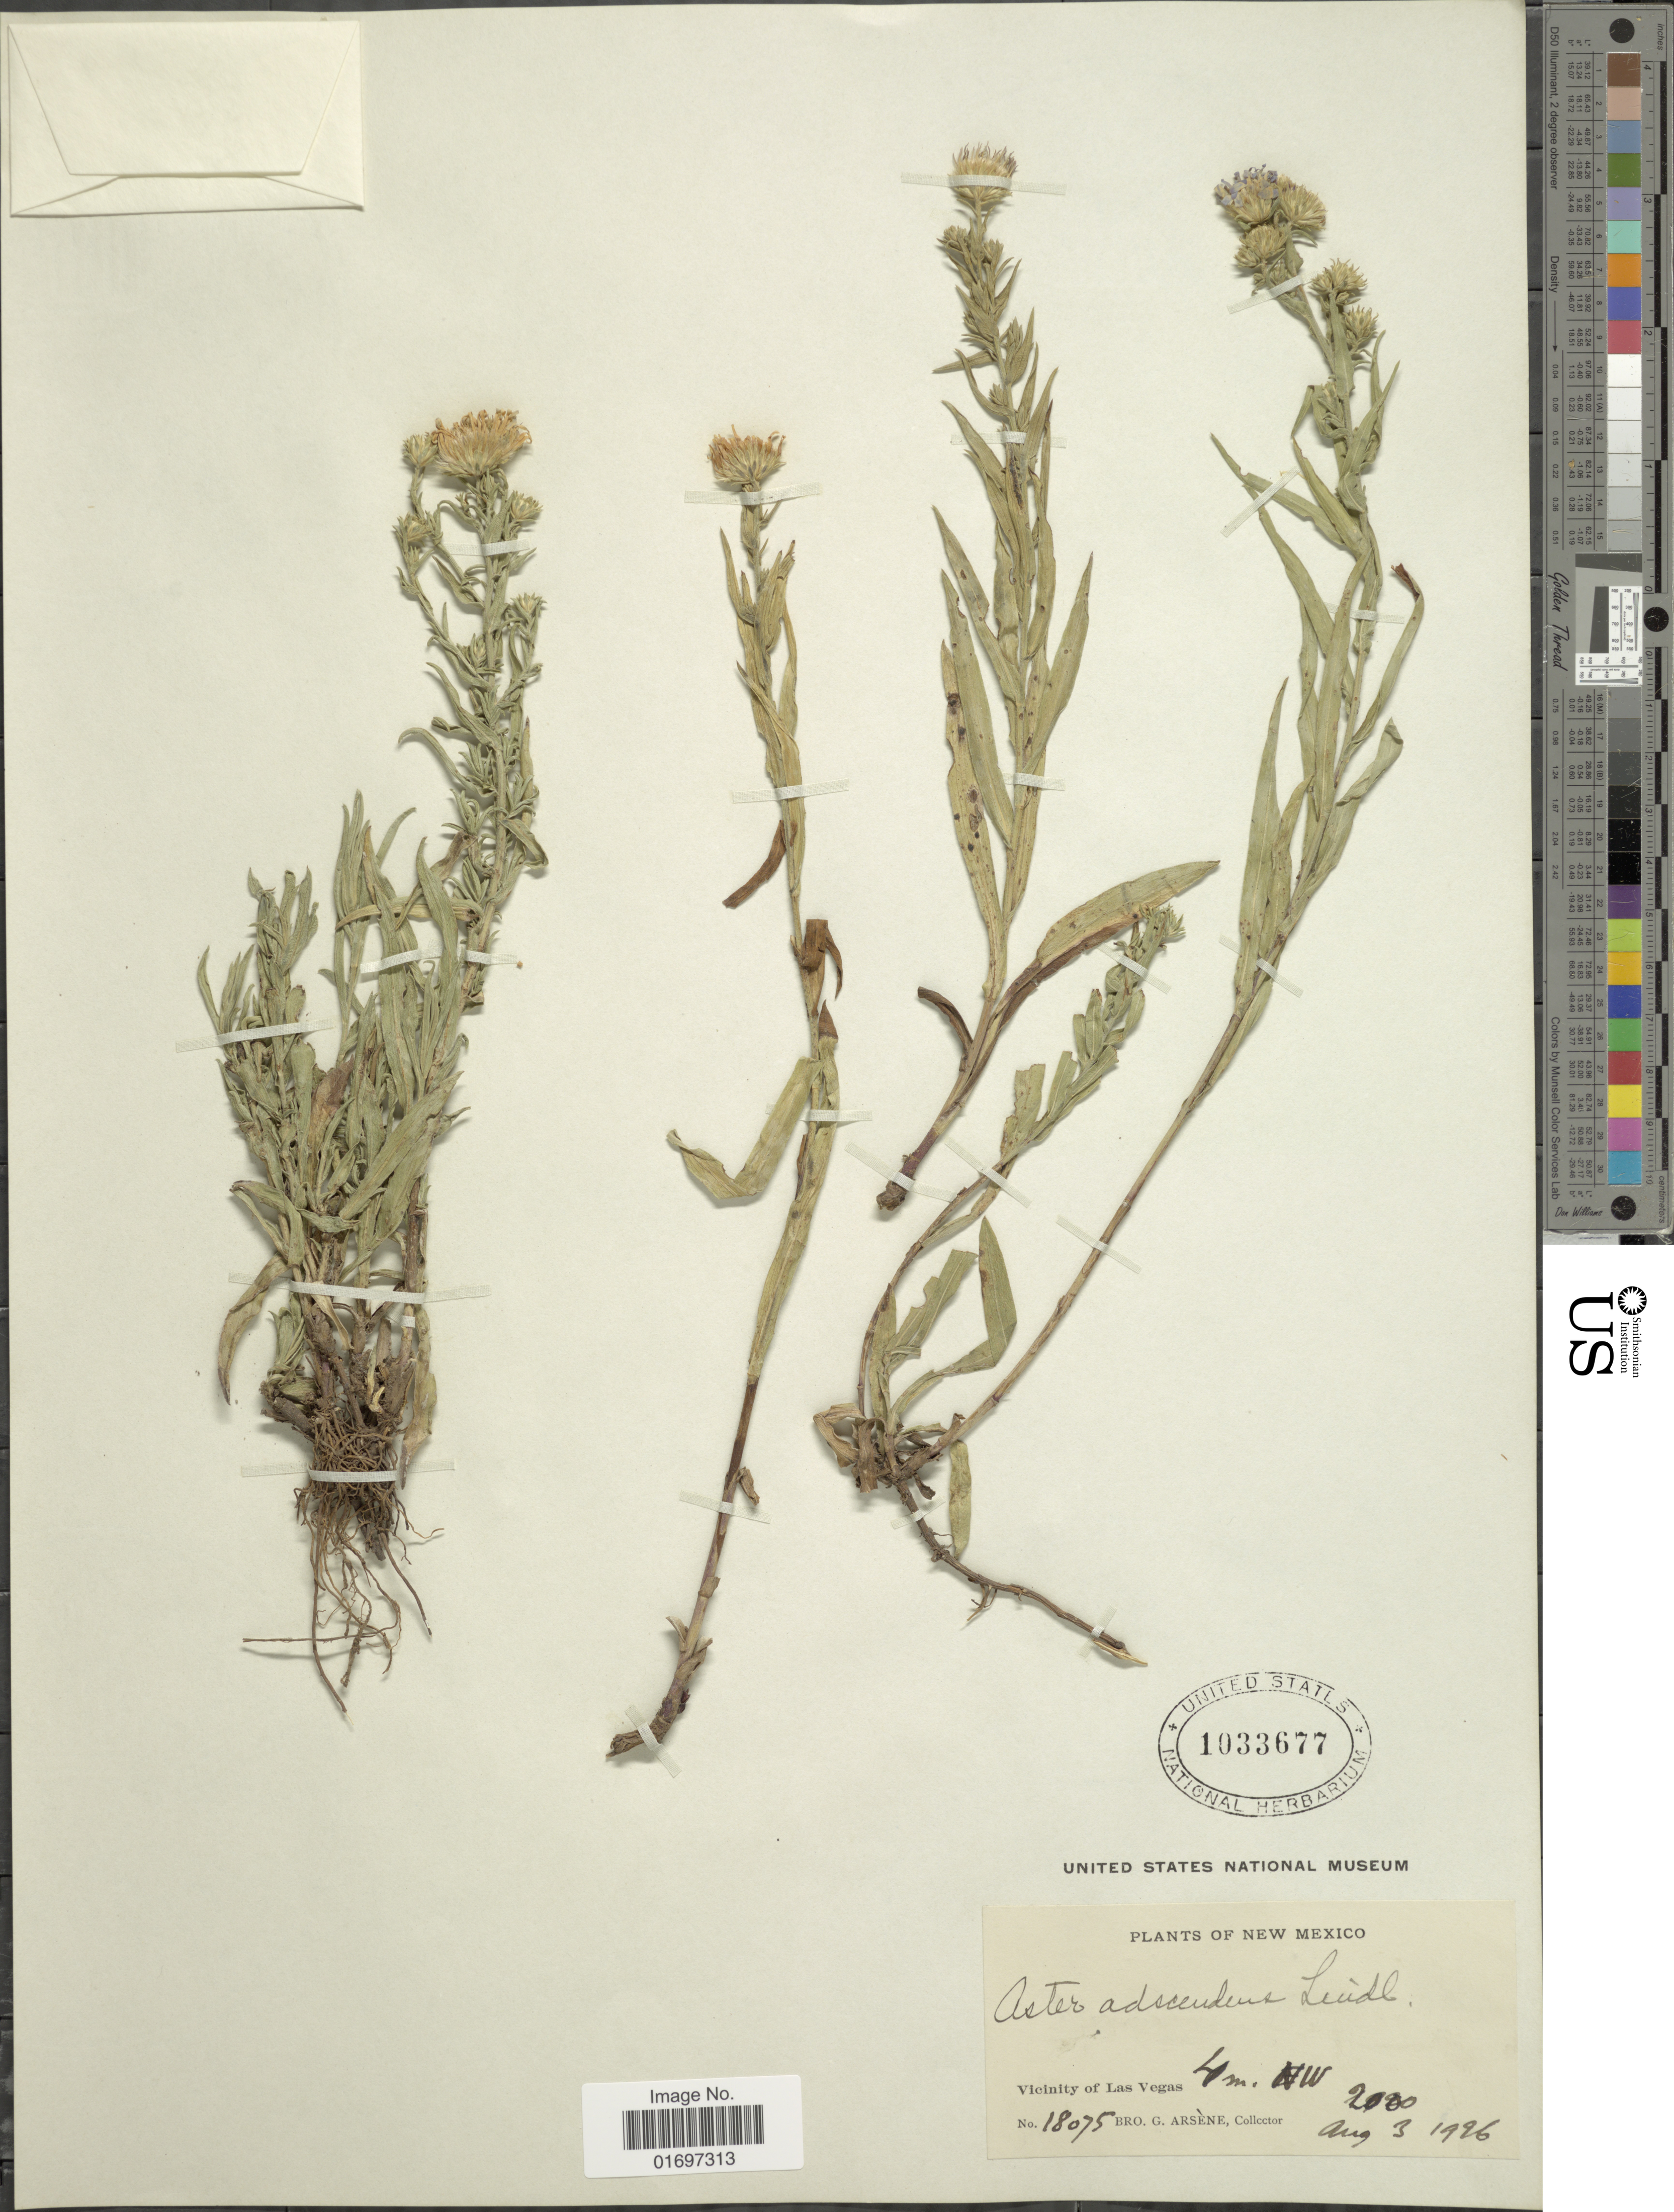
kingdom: Plantae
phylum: Tracheophyta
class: Magnoliopsida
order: Asterales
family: Asteraceae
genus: Symphyotrichum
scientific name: Symphyotrichum ascendens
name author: (Lindl.) G.L. Nesom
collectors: Bro. G. Arsène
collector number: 18075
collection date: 1926-08-03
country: United States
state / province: New Mexico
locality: New Mexico. Vicinity of Las Vegas 4 m. NW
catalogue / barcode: US 1033677